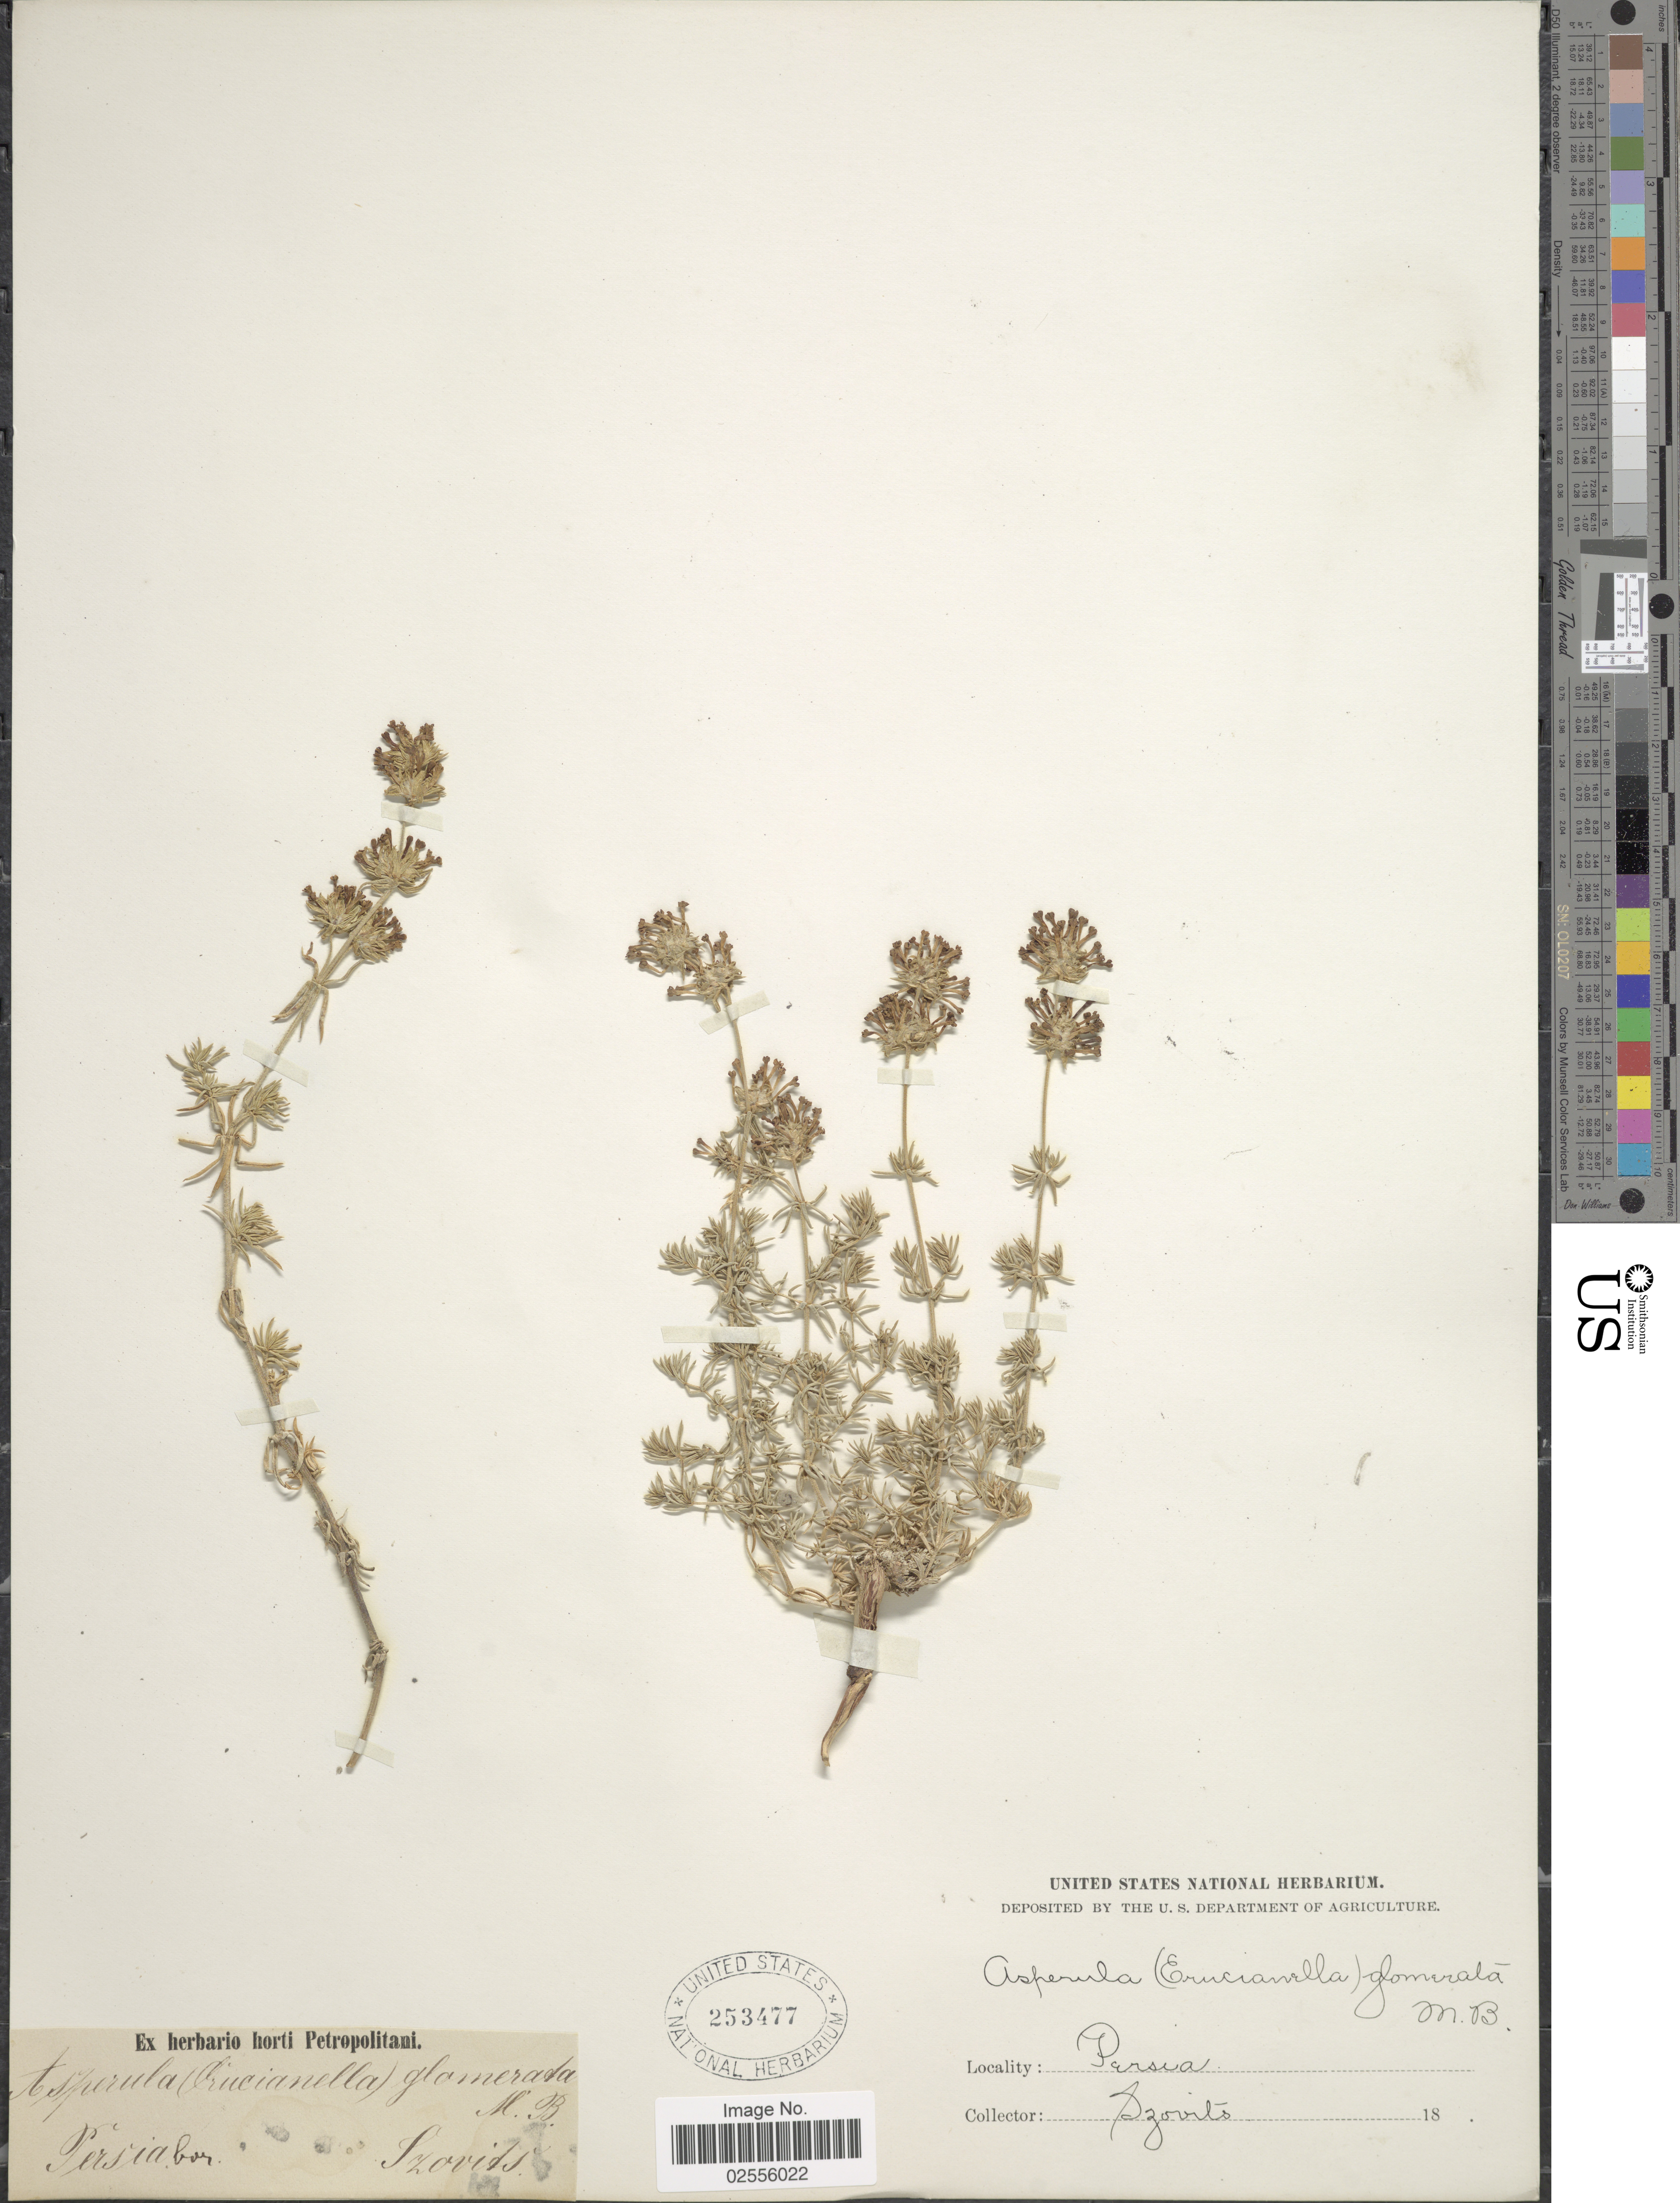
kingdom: Plantae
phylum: Tracheophyta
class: Magnoliopsida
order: Gentianales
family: Rubiaceae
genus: Asperula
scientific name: Asperula glomerata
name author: (M. Bieb.) Griseb.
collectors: Szovits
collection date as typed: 18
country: Iran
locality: Persia, Persia bor.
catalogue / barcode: US 253477